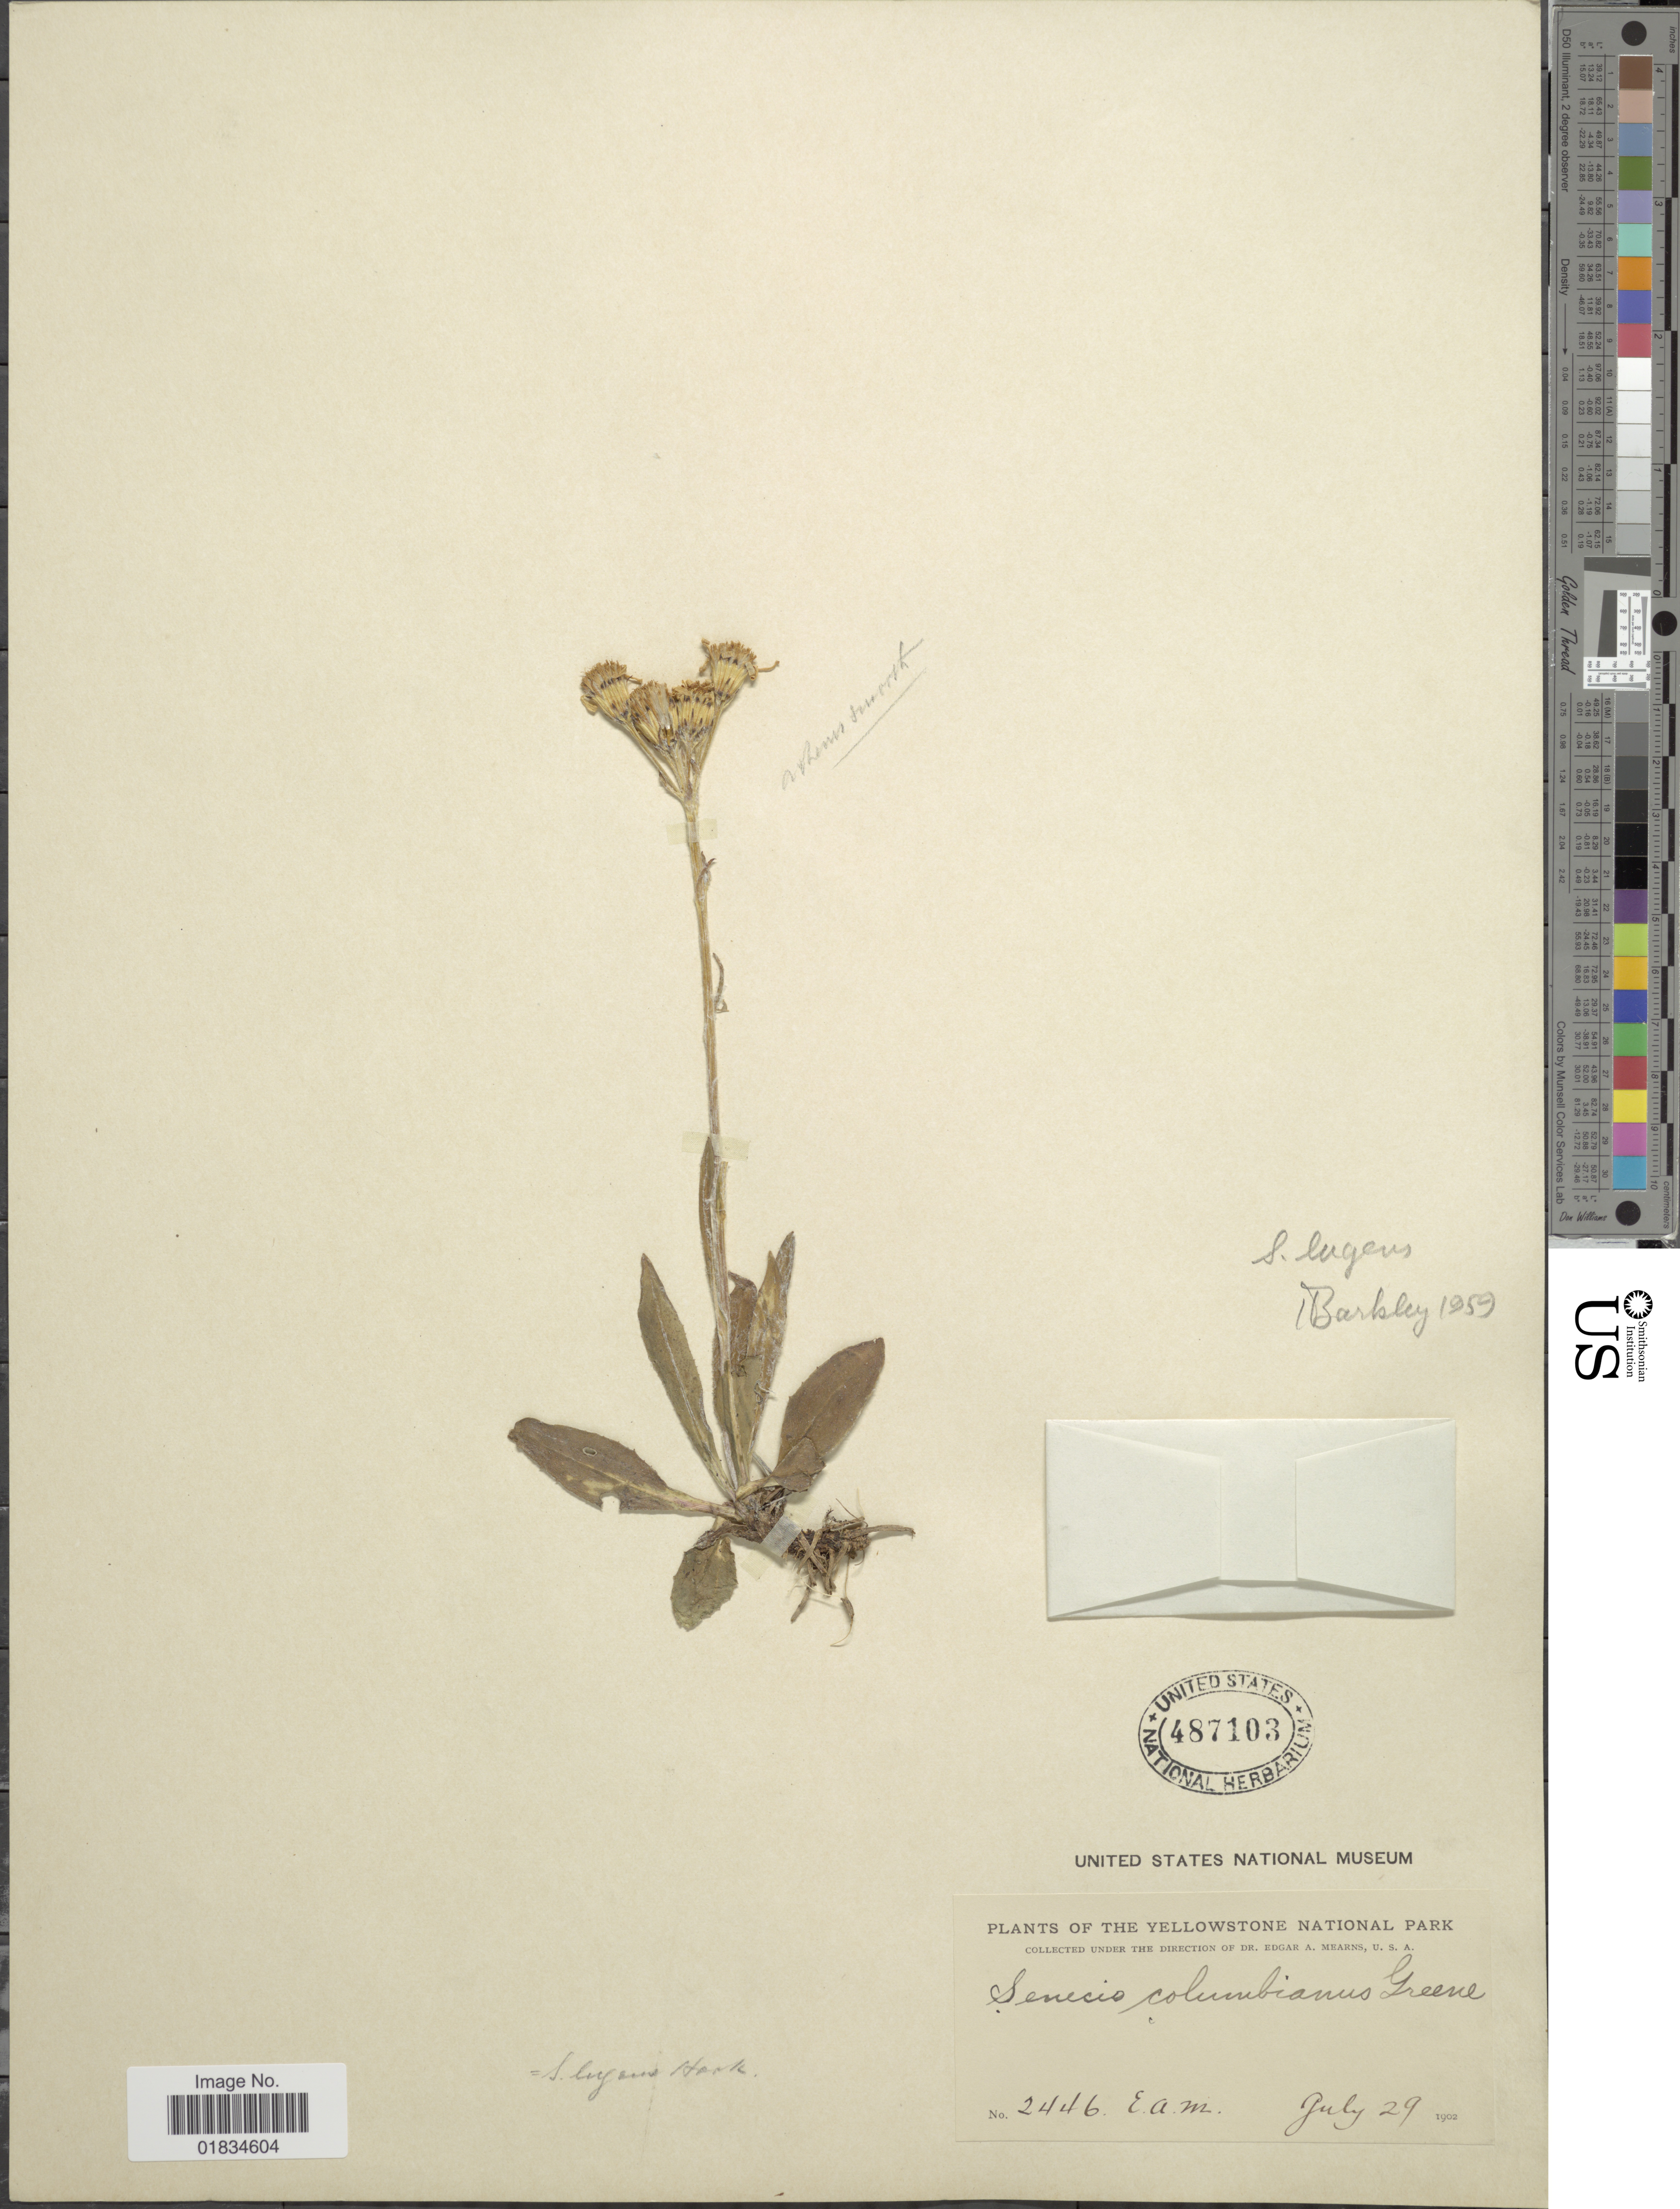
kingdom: Plantae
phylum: Tracheophyta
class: Magnoliopsida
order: Asterales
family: Asteraceae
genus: Senecio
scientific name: Senecio lugens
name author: Richardson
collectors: E. A. Mearns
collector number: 2446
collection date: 1902-07-29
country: United States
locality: Yellowstone National Park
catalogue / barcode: US 487103